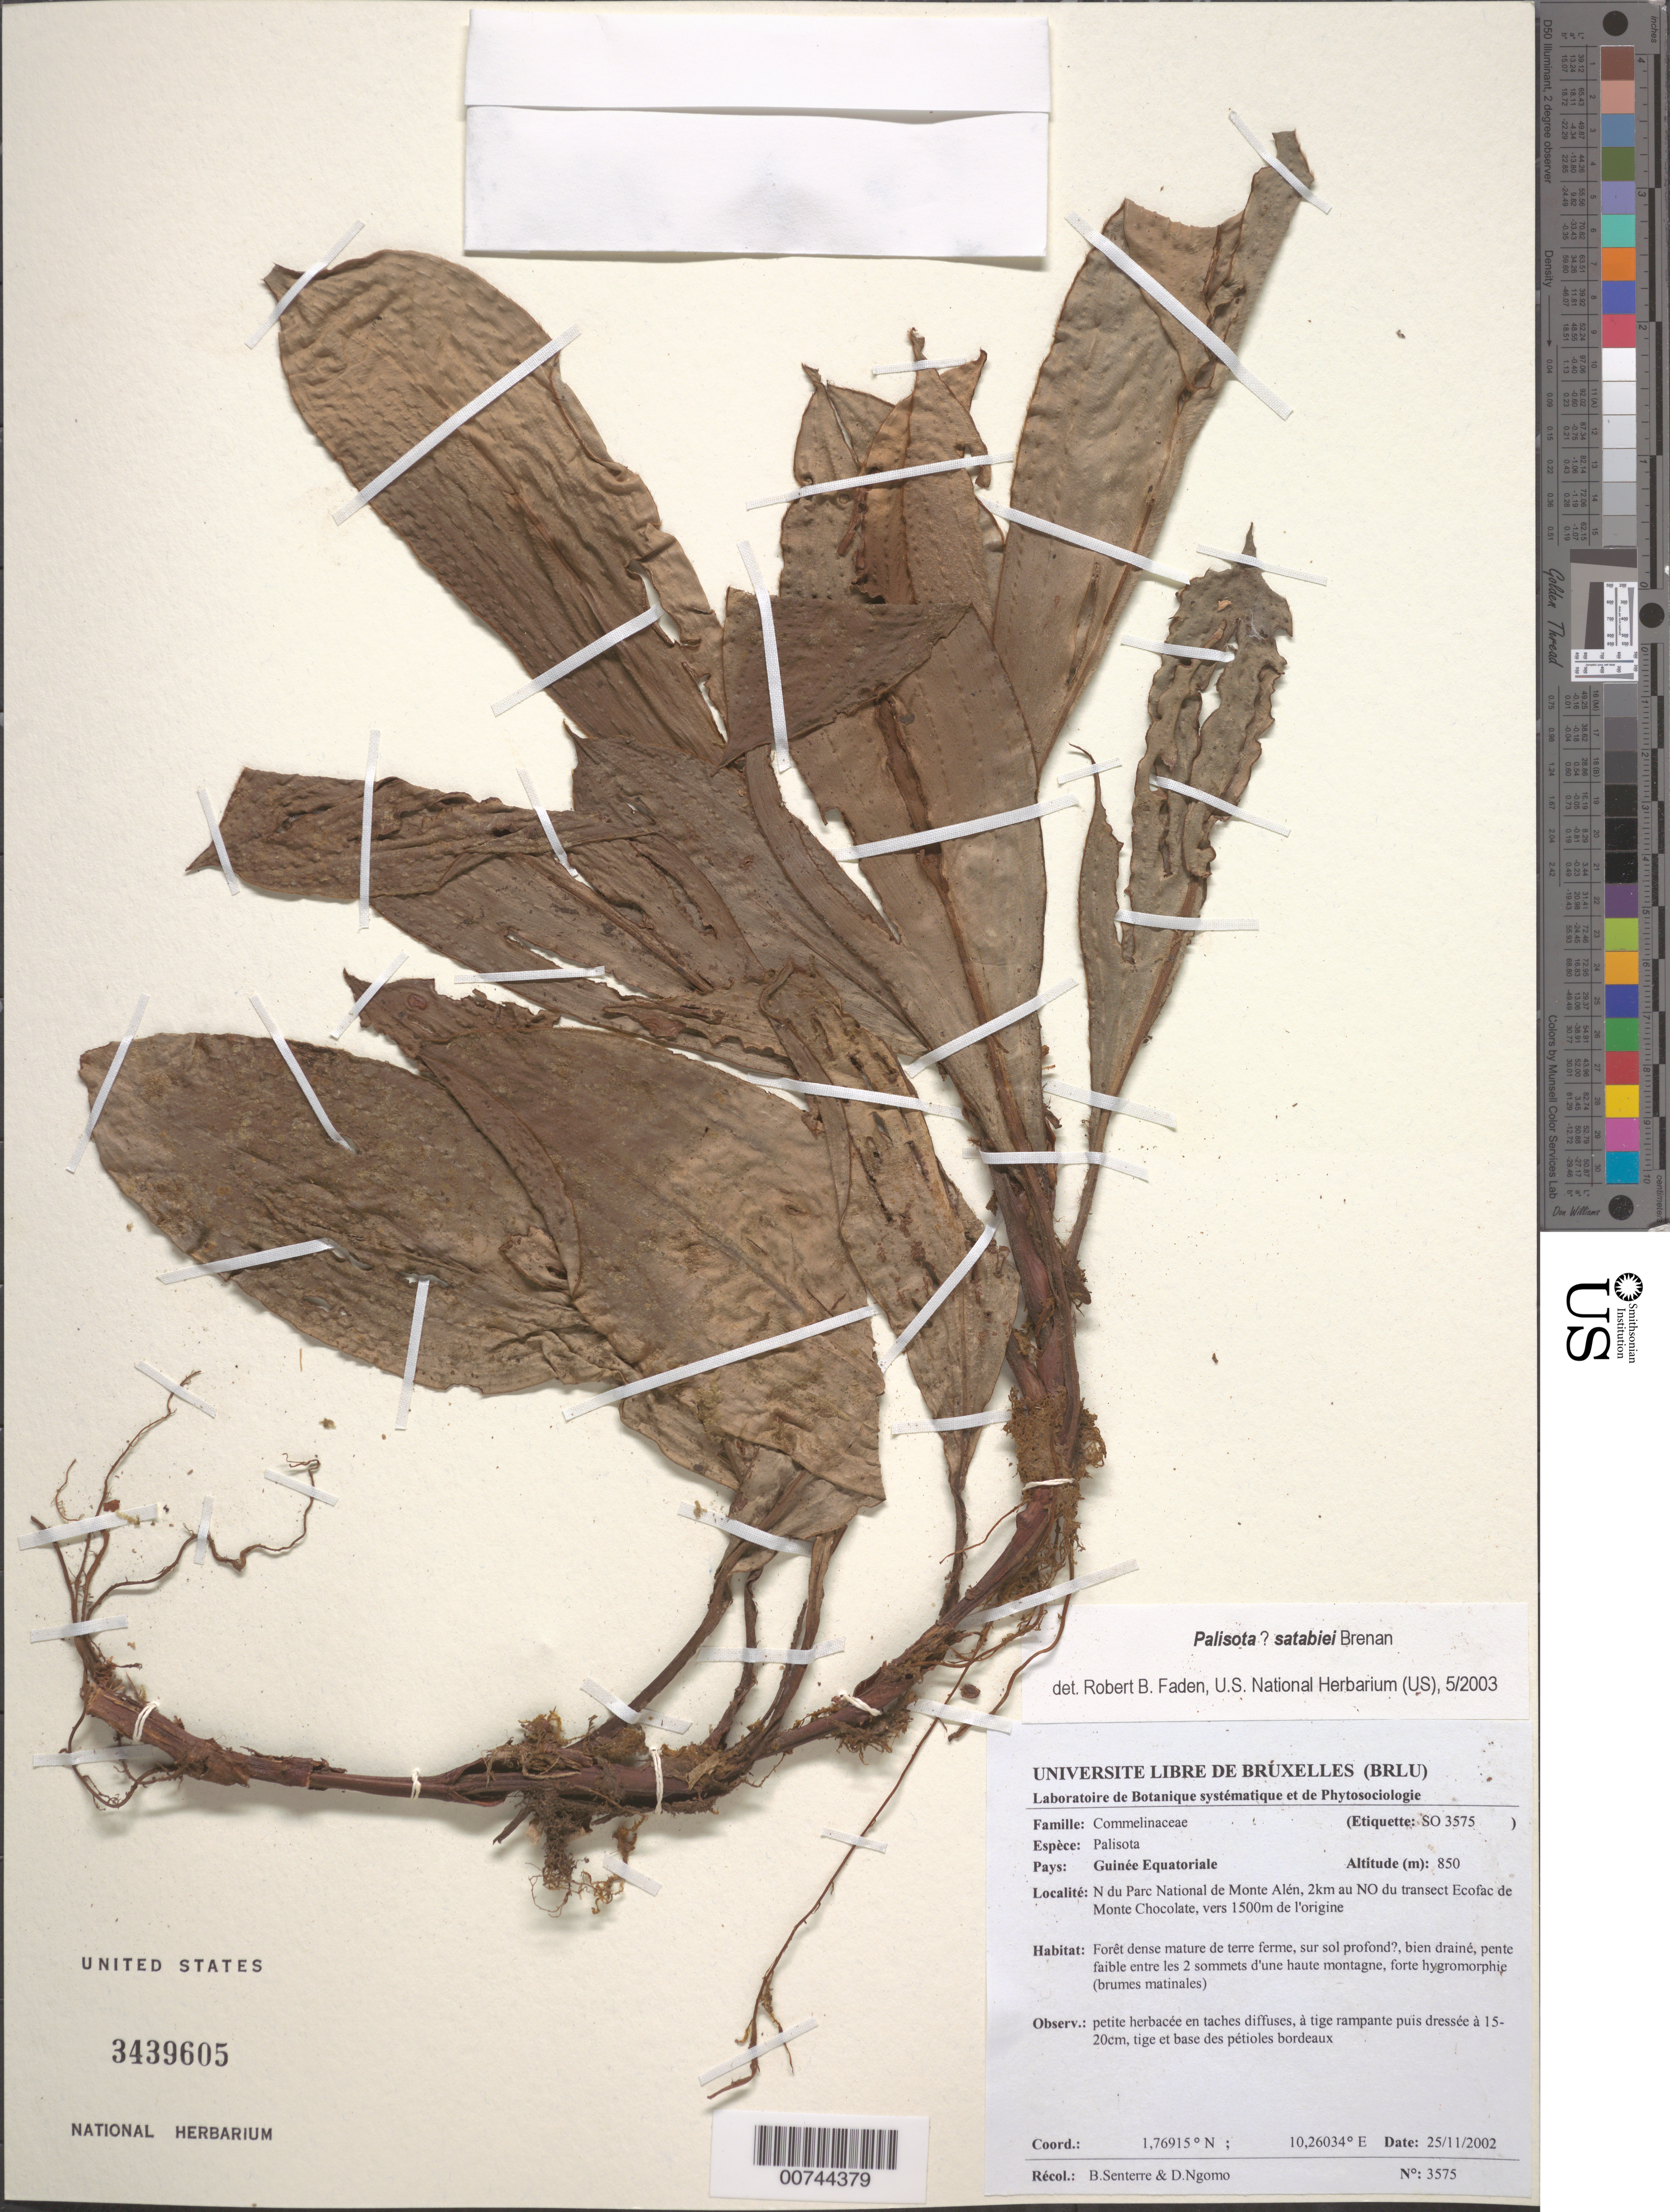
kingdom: Plantae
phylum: Tracheophyta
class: Liliopsida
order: Commelinales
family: Commelinaceae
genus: Palisota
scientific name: Palisota satabiei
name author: Brenan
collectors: B. Senterre & D. Ngomo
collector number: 3575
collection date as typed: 25 Nov 2002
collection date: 2002-11-25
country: Belgium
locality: N of National Park of Monte Alen, NE of Ecofac de Monte Chocolate.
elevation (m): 850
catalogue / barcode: US 3439605